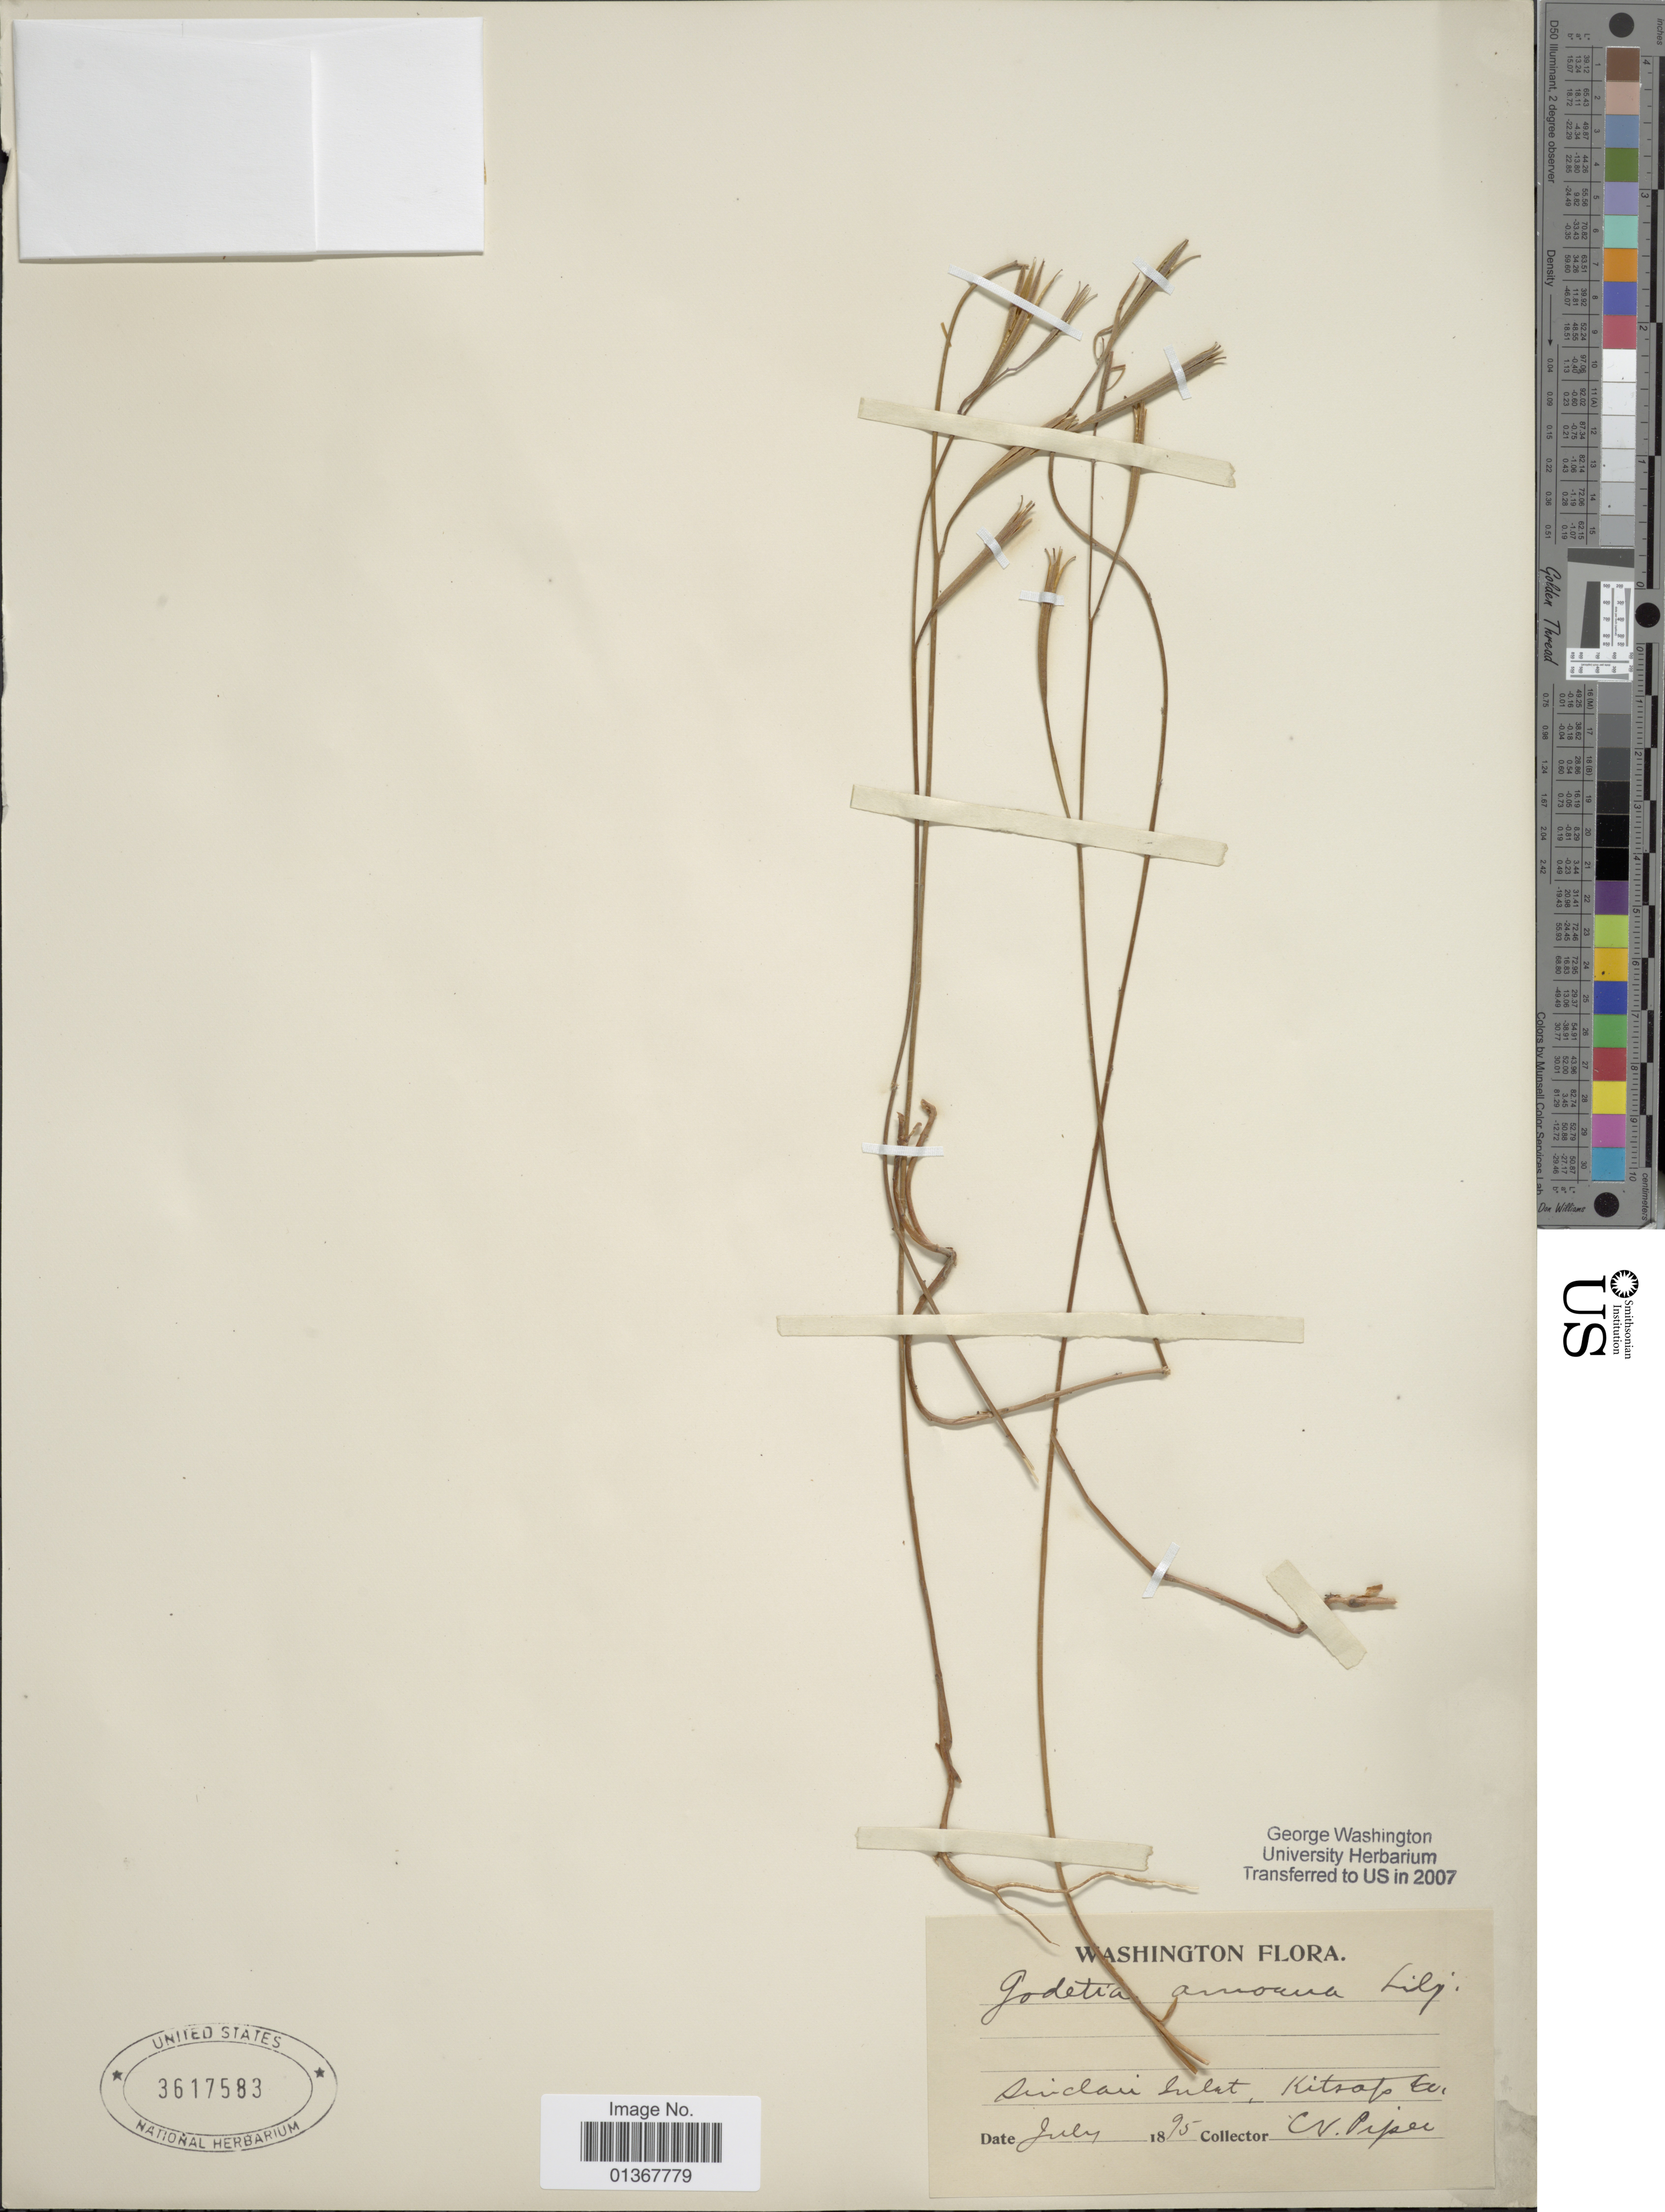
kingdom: Plantae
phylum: Tracheophyta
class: Magnoliopsida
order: Myrtales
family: Onagraceae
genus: Clarkia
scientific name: Clarkia amoena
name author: (Lehm.) A. Nelson & J.F. Macbr.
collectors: C. V. Piper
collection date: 1895-07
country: United States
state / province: Washington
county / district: Kitsap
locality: Sinclair Inlet, Kitsap Co.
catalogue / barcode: US 3617583